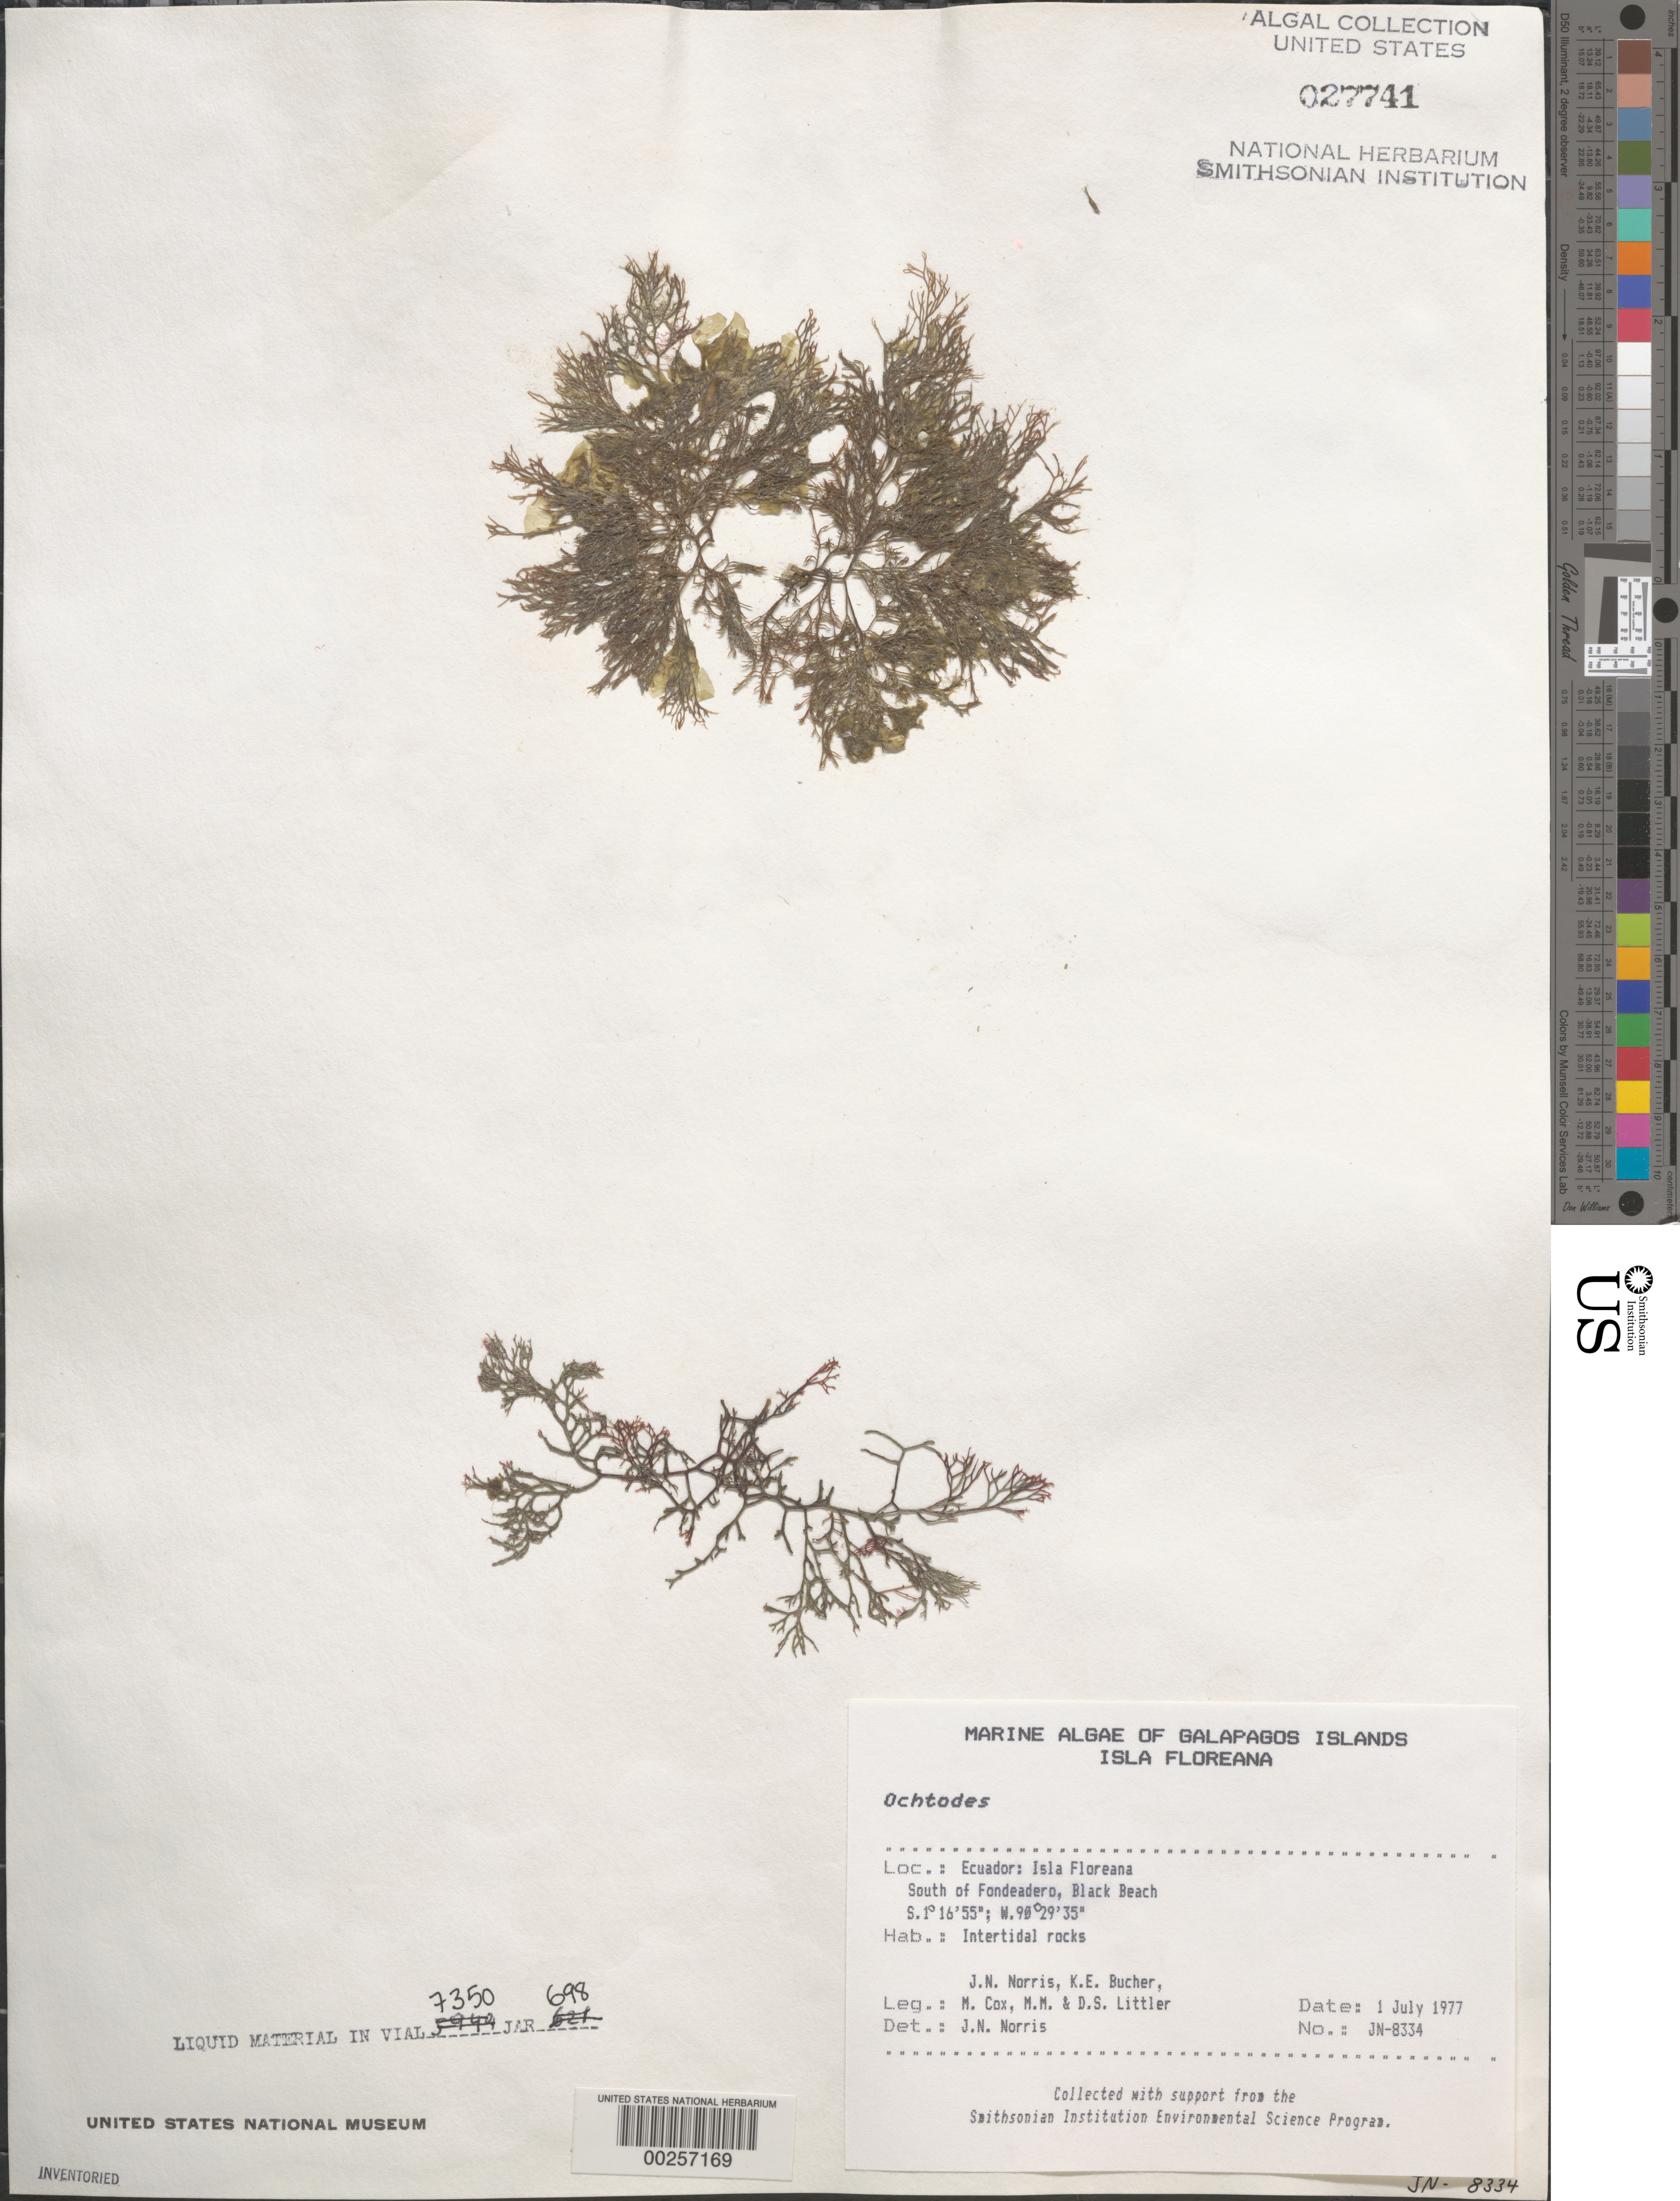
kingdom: Plantae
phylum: Rhodophyta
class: Florideophyceae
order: Gigartinales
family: Rhizophyllidaceae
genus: Ochtodes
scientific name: Ochtodes sp.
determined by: Norris, James N.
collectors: J. N. Norris, K. E. Bucher, M. Cox, M. M. Littler & D. S. Littler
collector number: JN-8334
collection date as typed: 01 Jul 1977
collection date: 1977-07-01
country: Ecuador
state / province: Colón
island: Floreana [Charles, Santa Maria]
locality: Black Beach south of Fondeadero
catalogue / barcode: US 27741